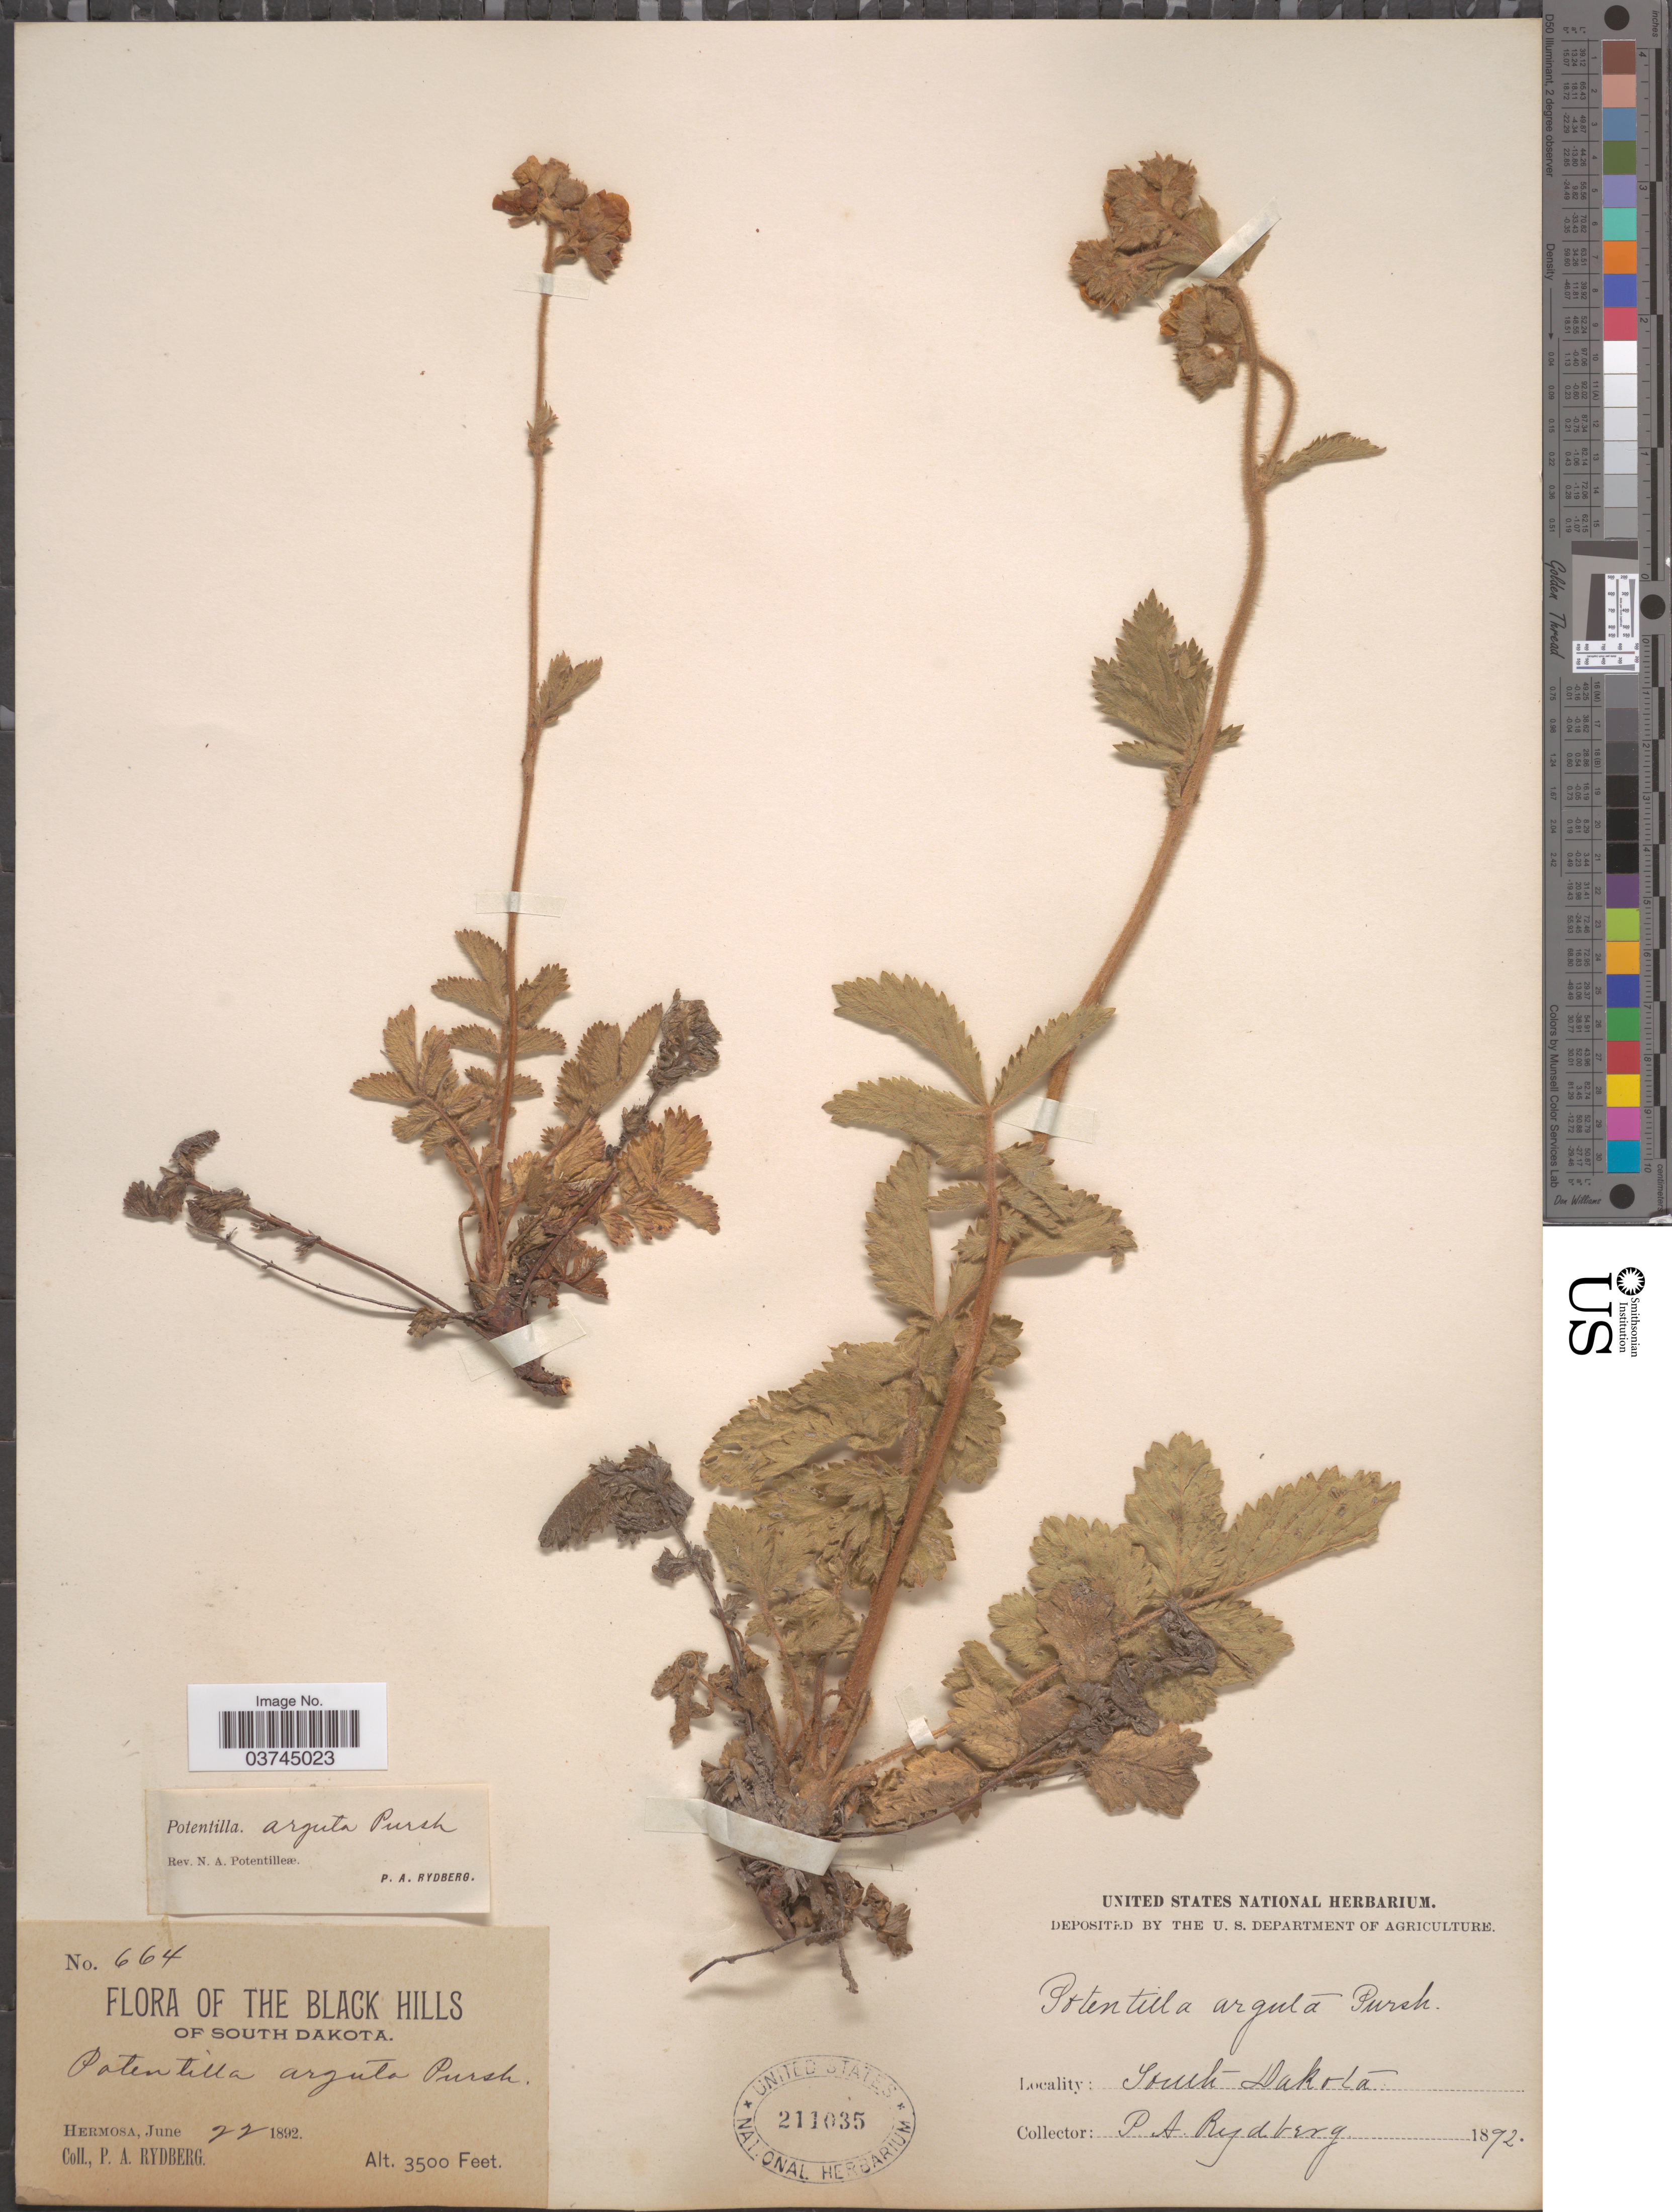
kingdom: Plantae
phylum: Tracheophyta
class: Magnoliopsida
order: Rosales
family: Rosaceae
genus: Drymocallis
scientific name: Drymocallis arguta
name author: (Pursh) Rydb.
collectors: P. A. Rydberg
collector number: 664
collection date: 1892-06-22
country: United States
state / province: South Dakota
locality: The Black Hills. Hermosa.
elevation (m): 1067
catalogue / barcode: US 211035